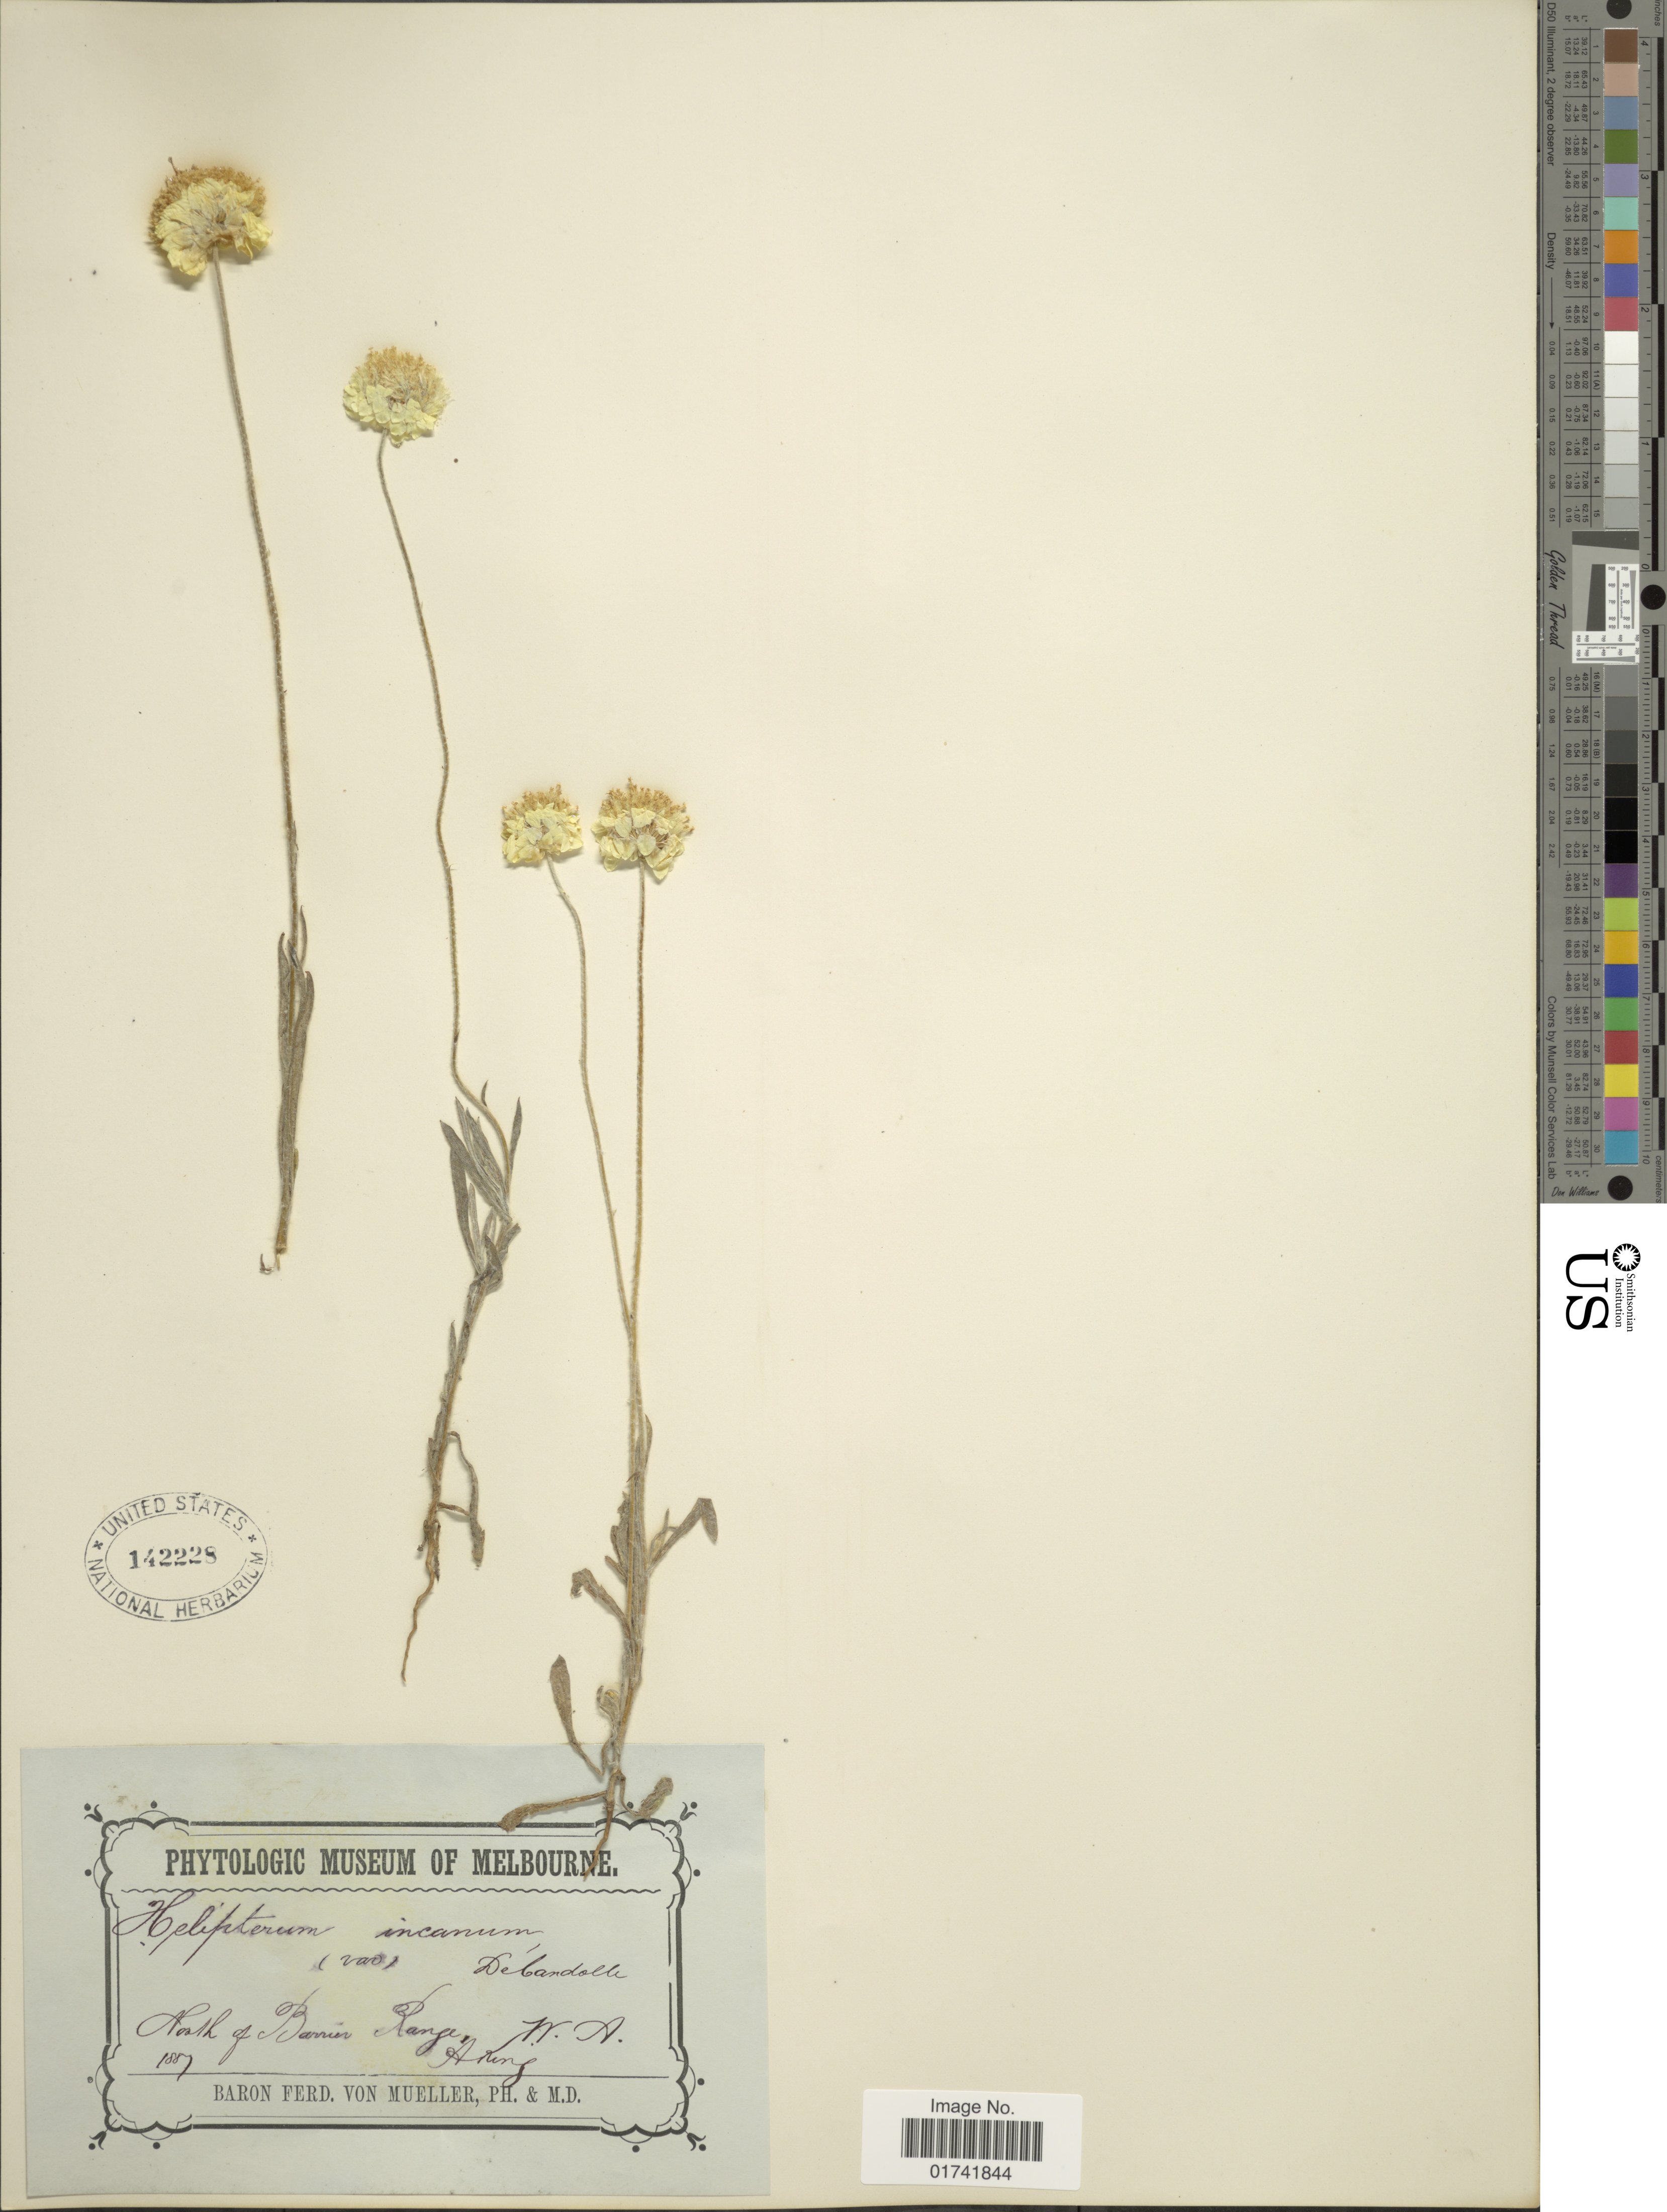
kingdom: Plantae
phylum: Tracheophyta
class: Magnoliopsida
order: Asterales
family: Asteraceae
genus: Helipterum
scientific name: Helipterum incanum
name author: DC.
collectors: A. King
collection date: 1887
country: Australia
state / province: New South Wales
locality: North of Barrier Range.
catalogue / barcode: US 142228